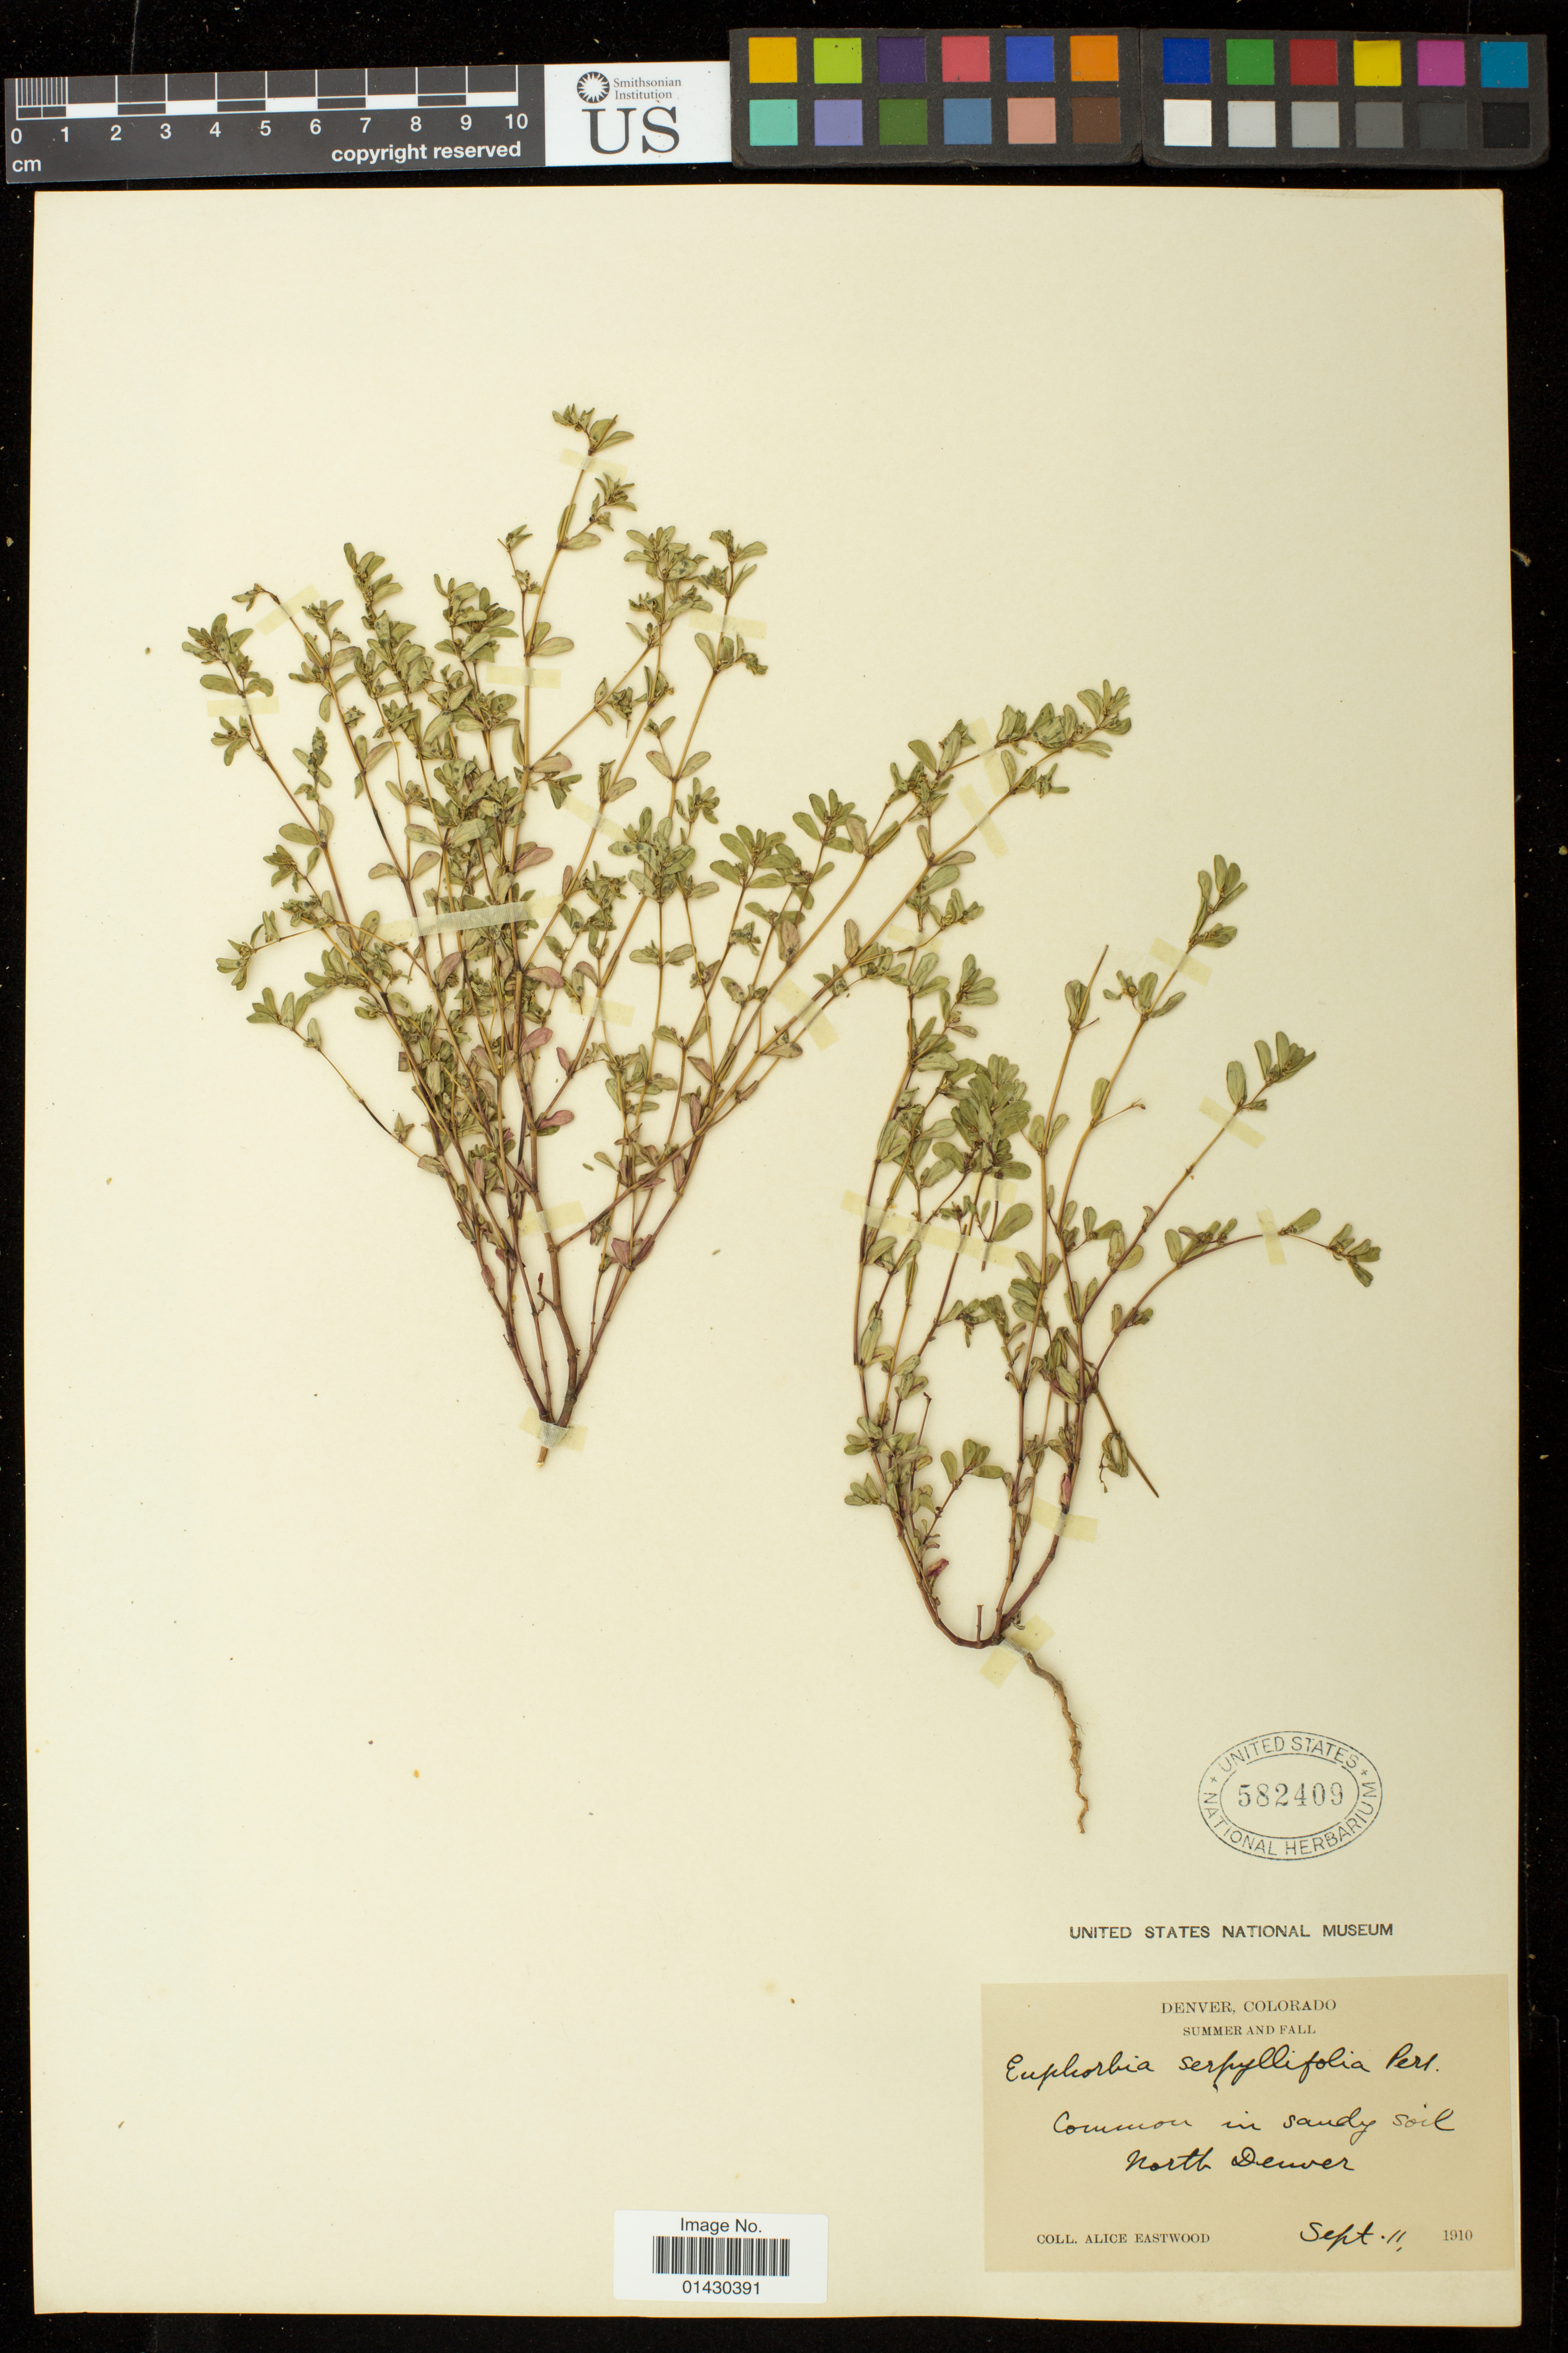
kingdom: Plantae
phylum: Tracheophyta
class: Magnoliopsida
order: Malpighiales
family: Euphorbiaceae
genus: Euphorbia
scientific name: Euphorbia serpillifolia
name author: Pers.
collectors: A. Eastwood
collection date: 1910-09-11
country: United States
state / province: Colorado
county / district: Denver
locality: North Denver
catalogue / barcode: US 582409